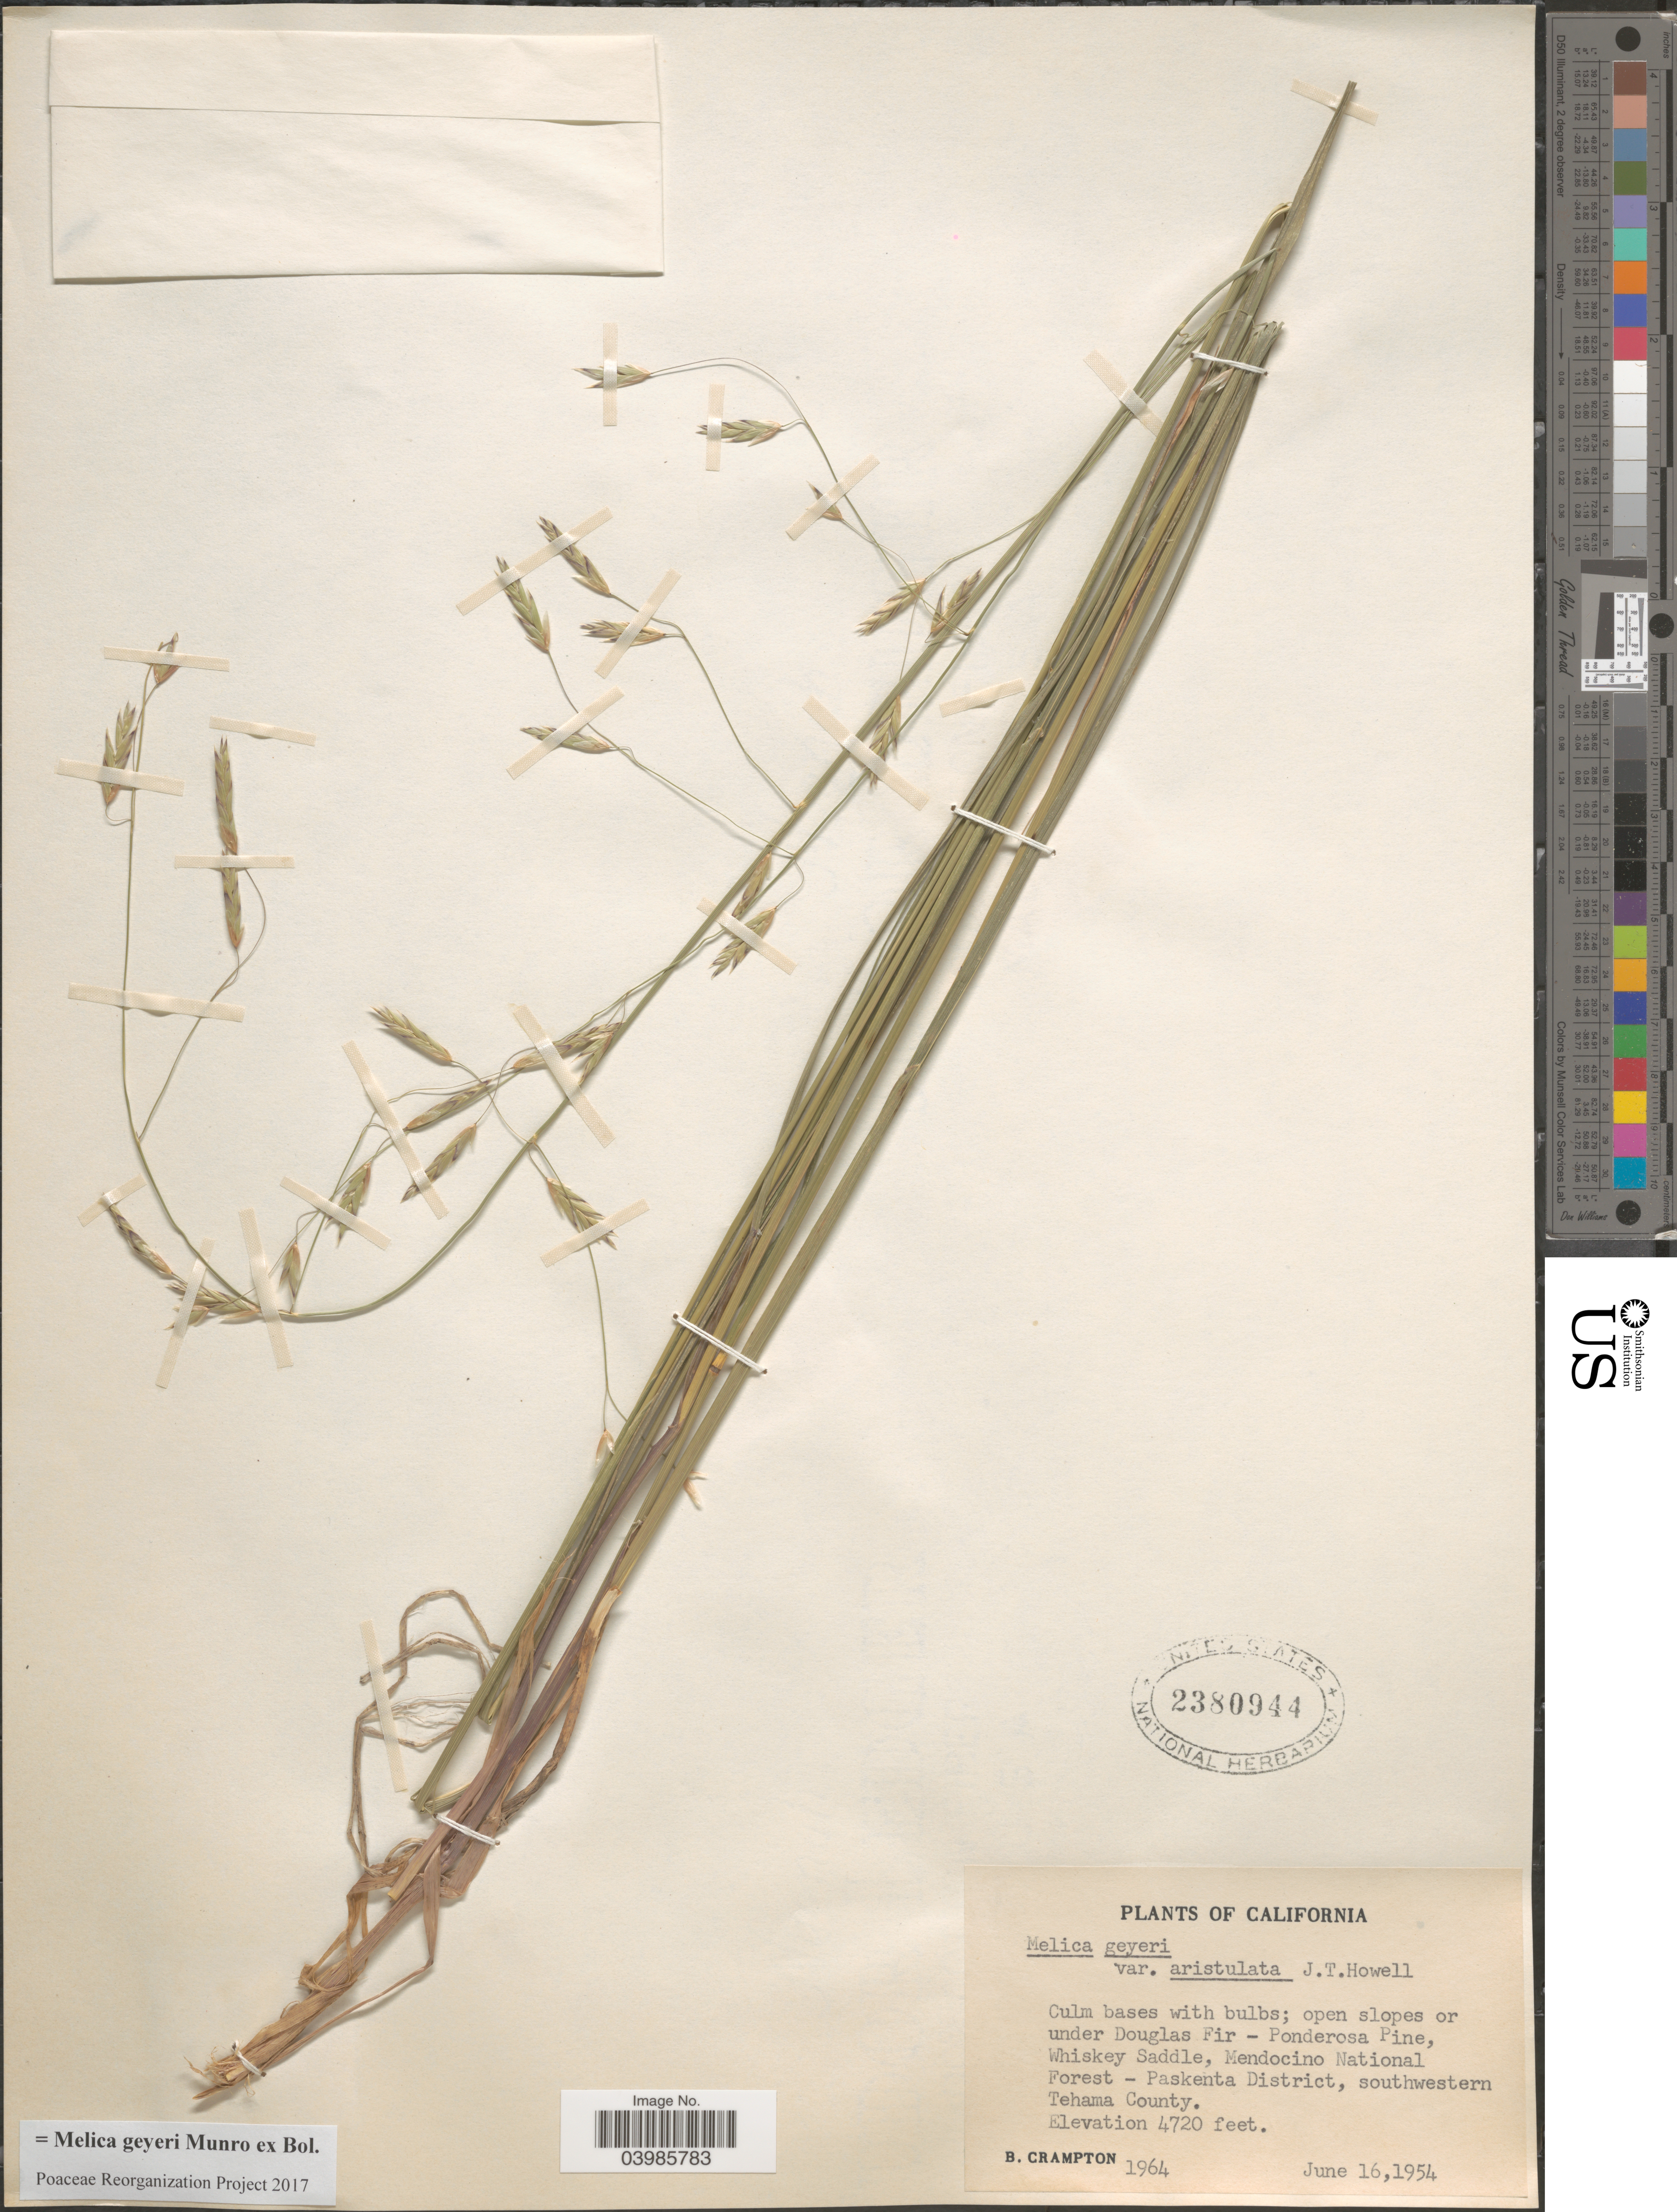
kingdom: Plantae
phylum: Tracheophyta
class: Liliopsida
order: Poales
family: Poaceae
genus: Melica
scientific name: Melica geyeri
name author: Munro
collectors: B. Crampton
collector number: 1964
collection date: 1954-06-16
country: United States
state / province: California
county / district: Tehama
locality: Open slopes or under Douglas Fir - Ponderosa Pine, Whiskey Saddle, Mendocino National Forest - Paskenta District, southwestern Tehama County.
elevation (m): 1439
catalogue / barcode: US 2380944